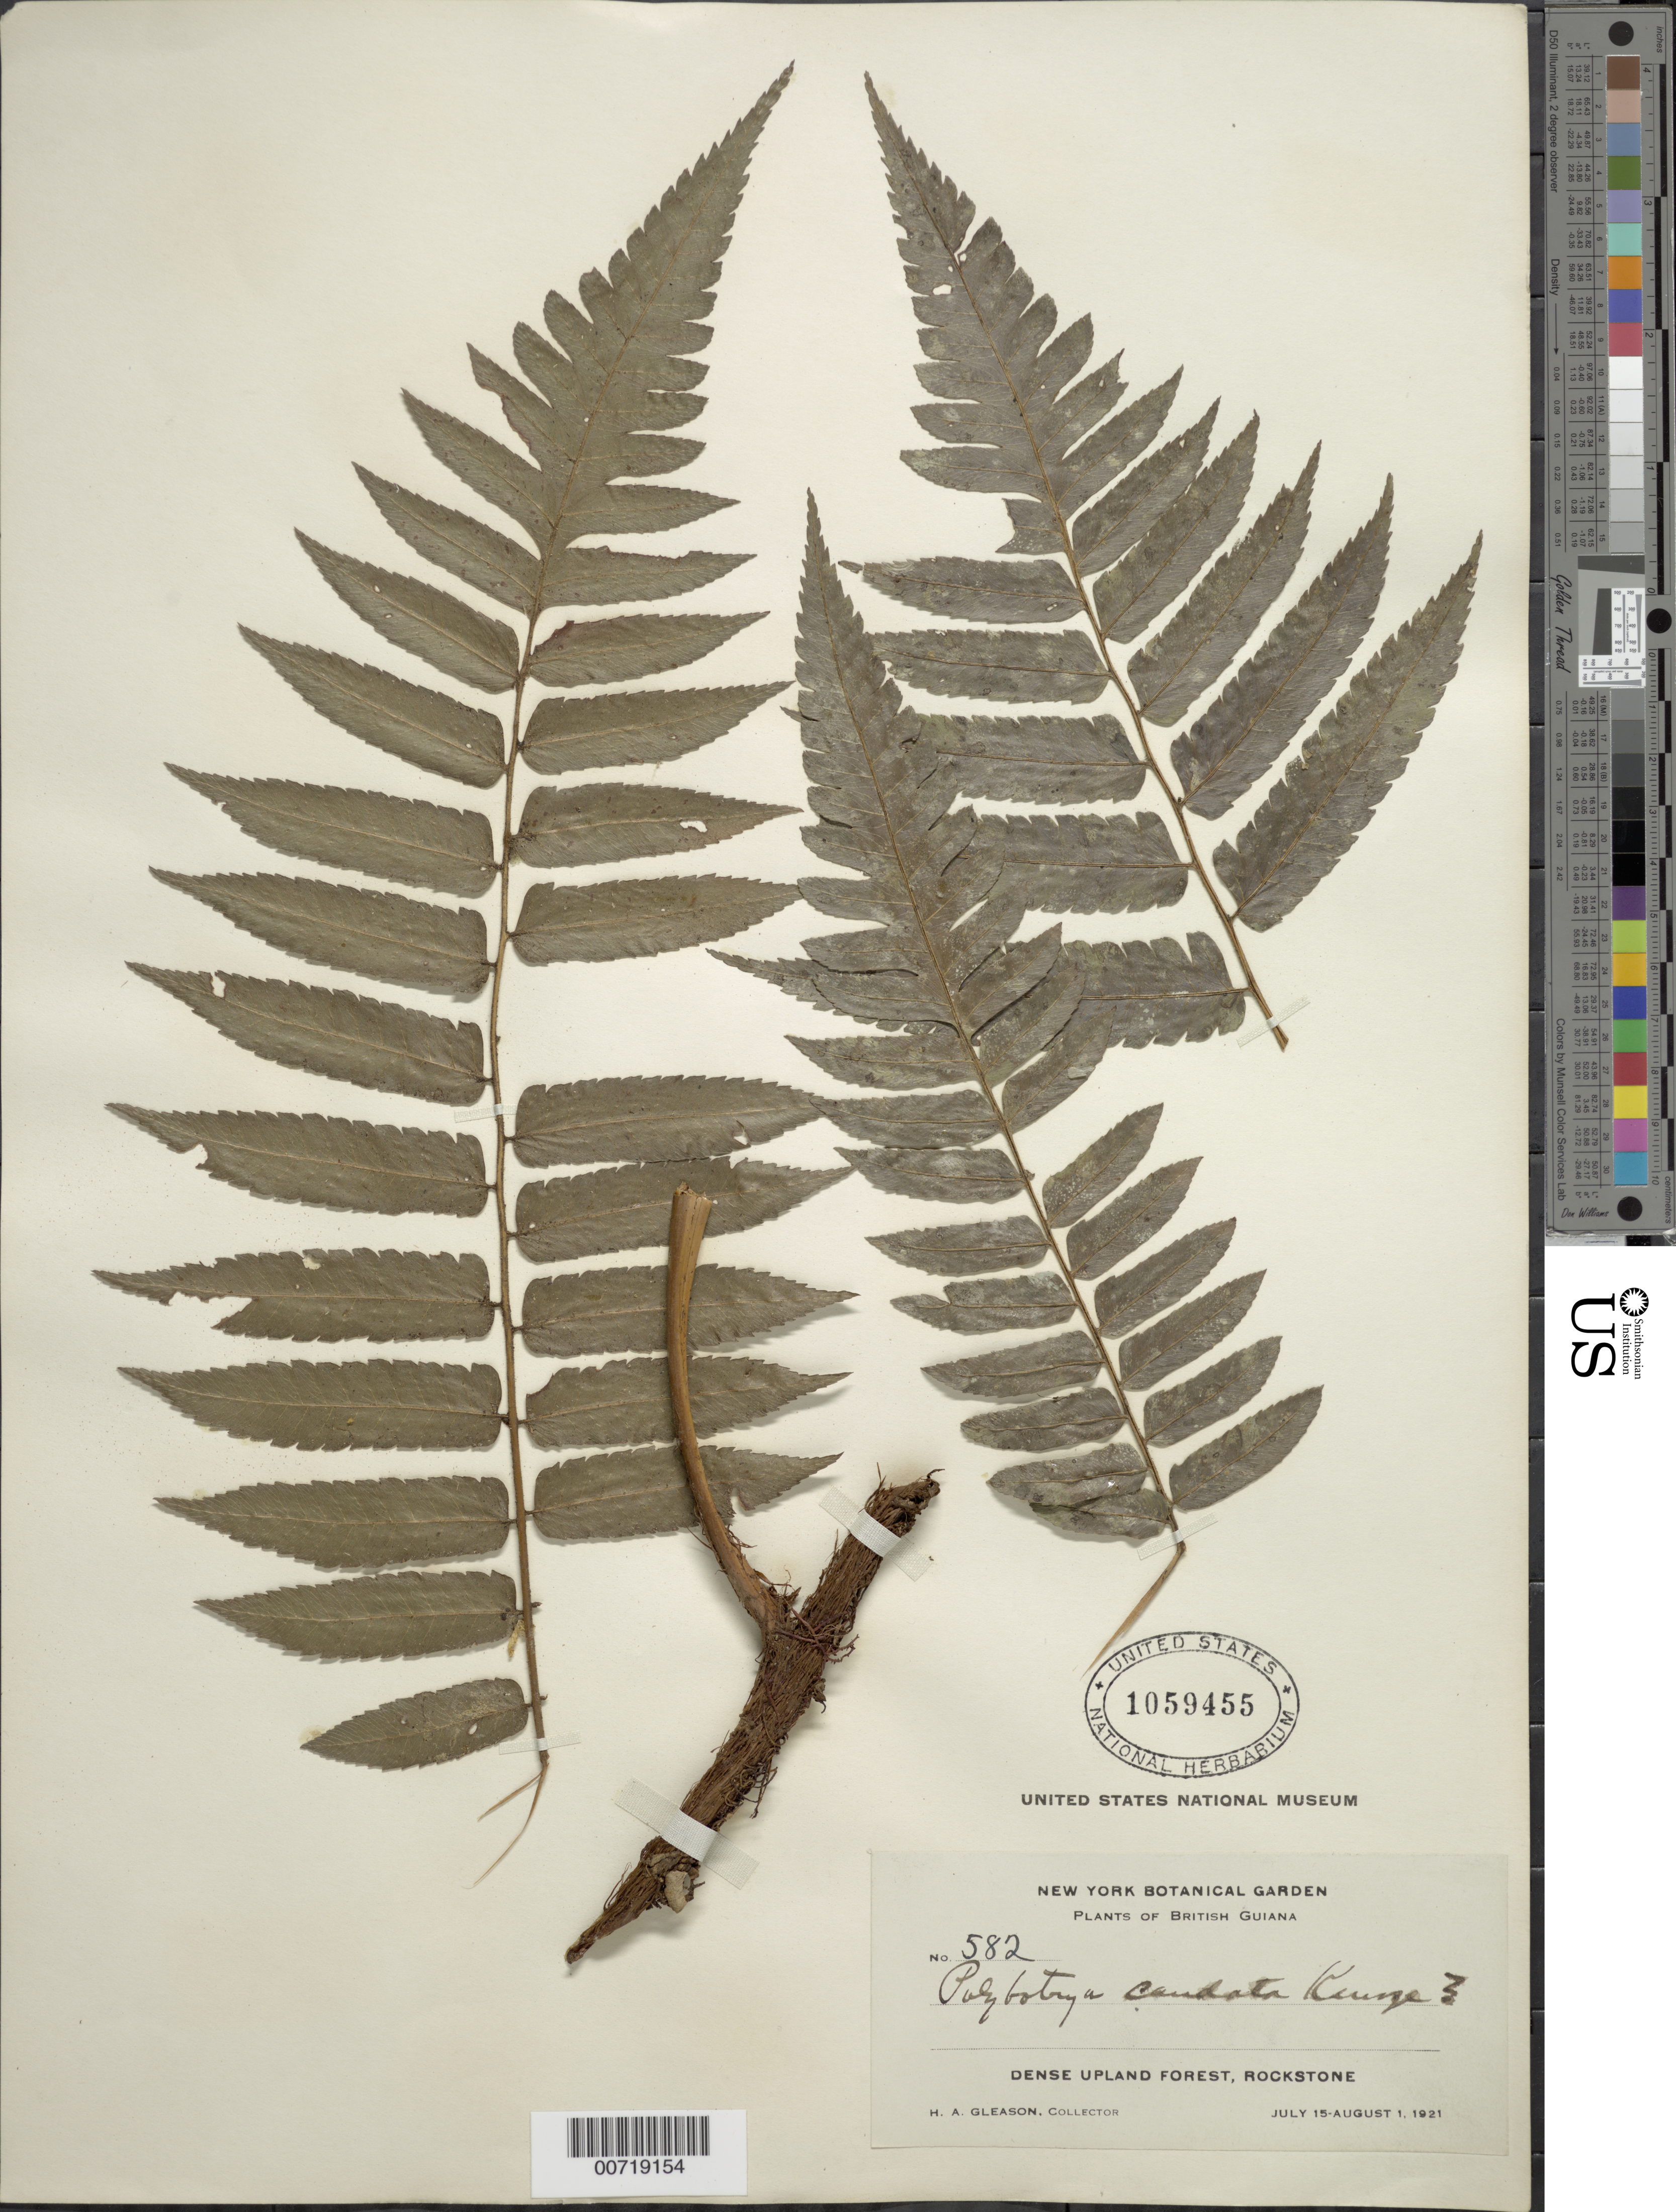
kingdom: Plantae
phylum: Tracheophyta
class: Polypodiopsida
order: Polypodiales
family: Dryopteridaceae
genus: Polybotrya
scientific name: Polybotrya caudata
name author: Kunze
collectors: H. A. Gleason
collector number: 582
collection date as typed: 15-Jul-21 to 1-Aug-21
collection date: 1921-07-15/1921-08-01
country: Guyana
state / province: U. Demerara-Berbice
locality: Rockstone, in and about the village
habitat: Dense upland forest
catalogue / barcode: US 1059455